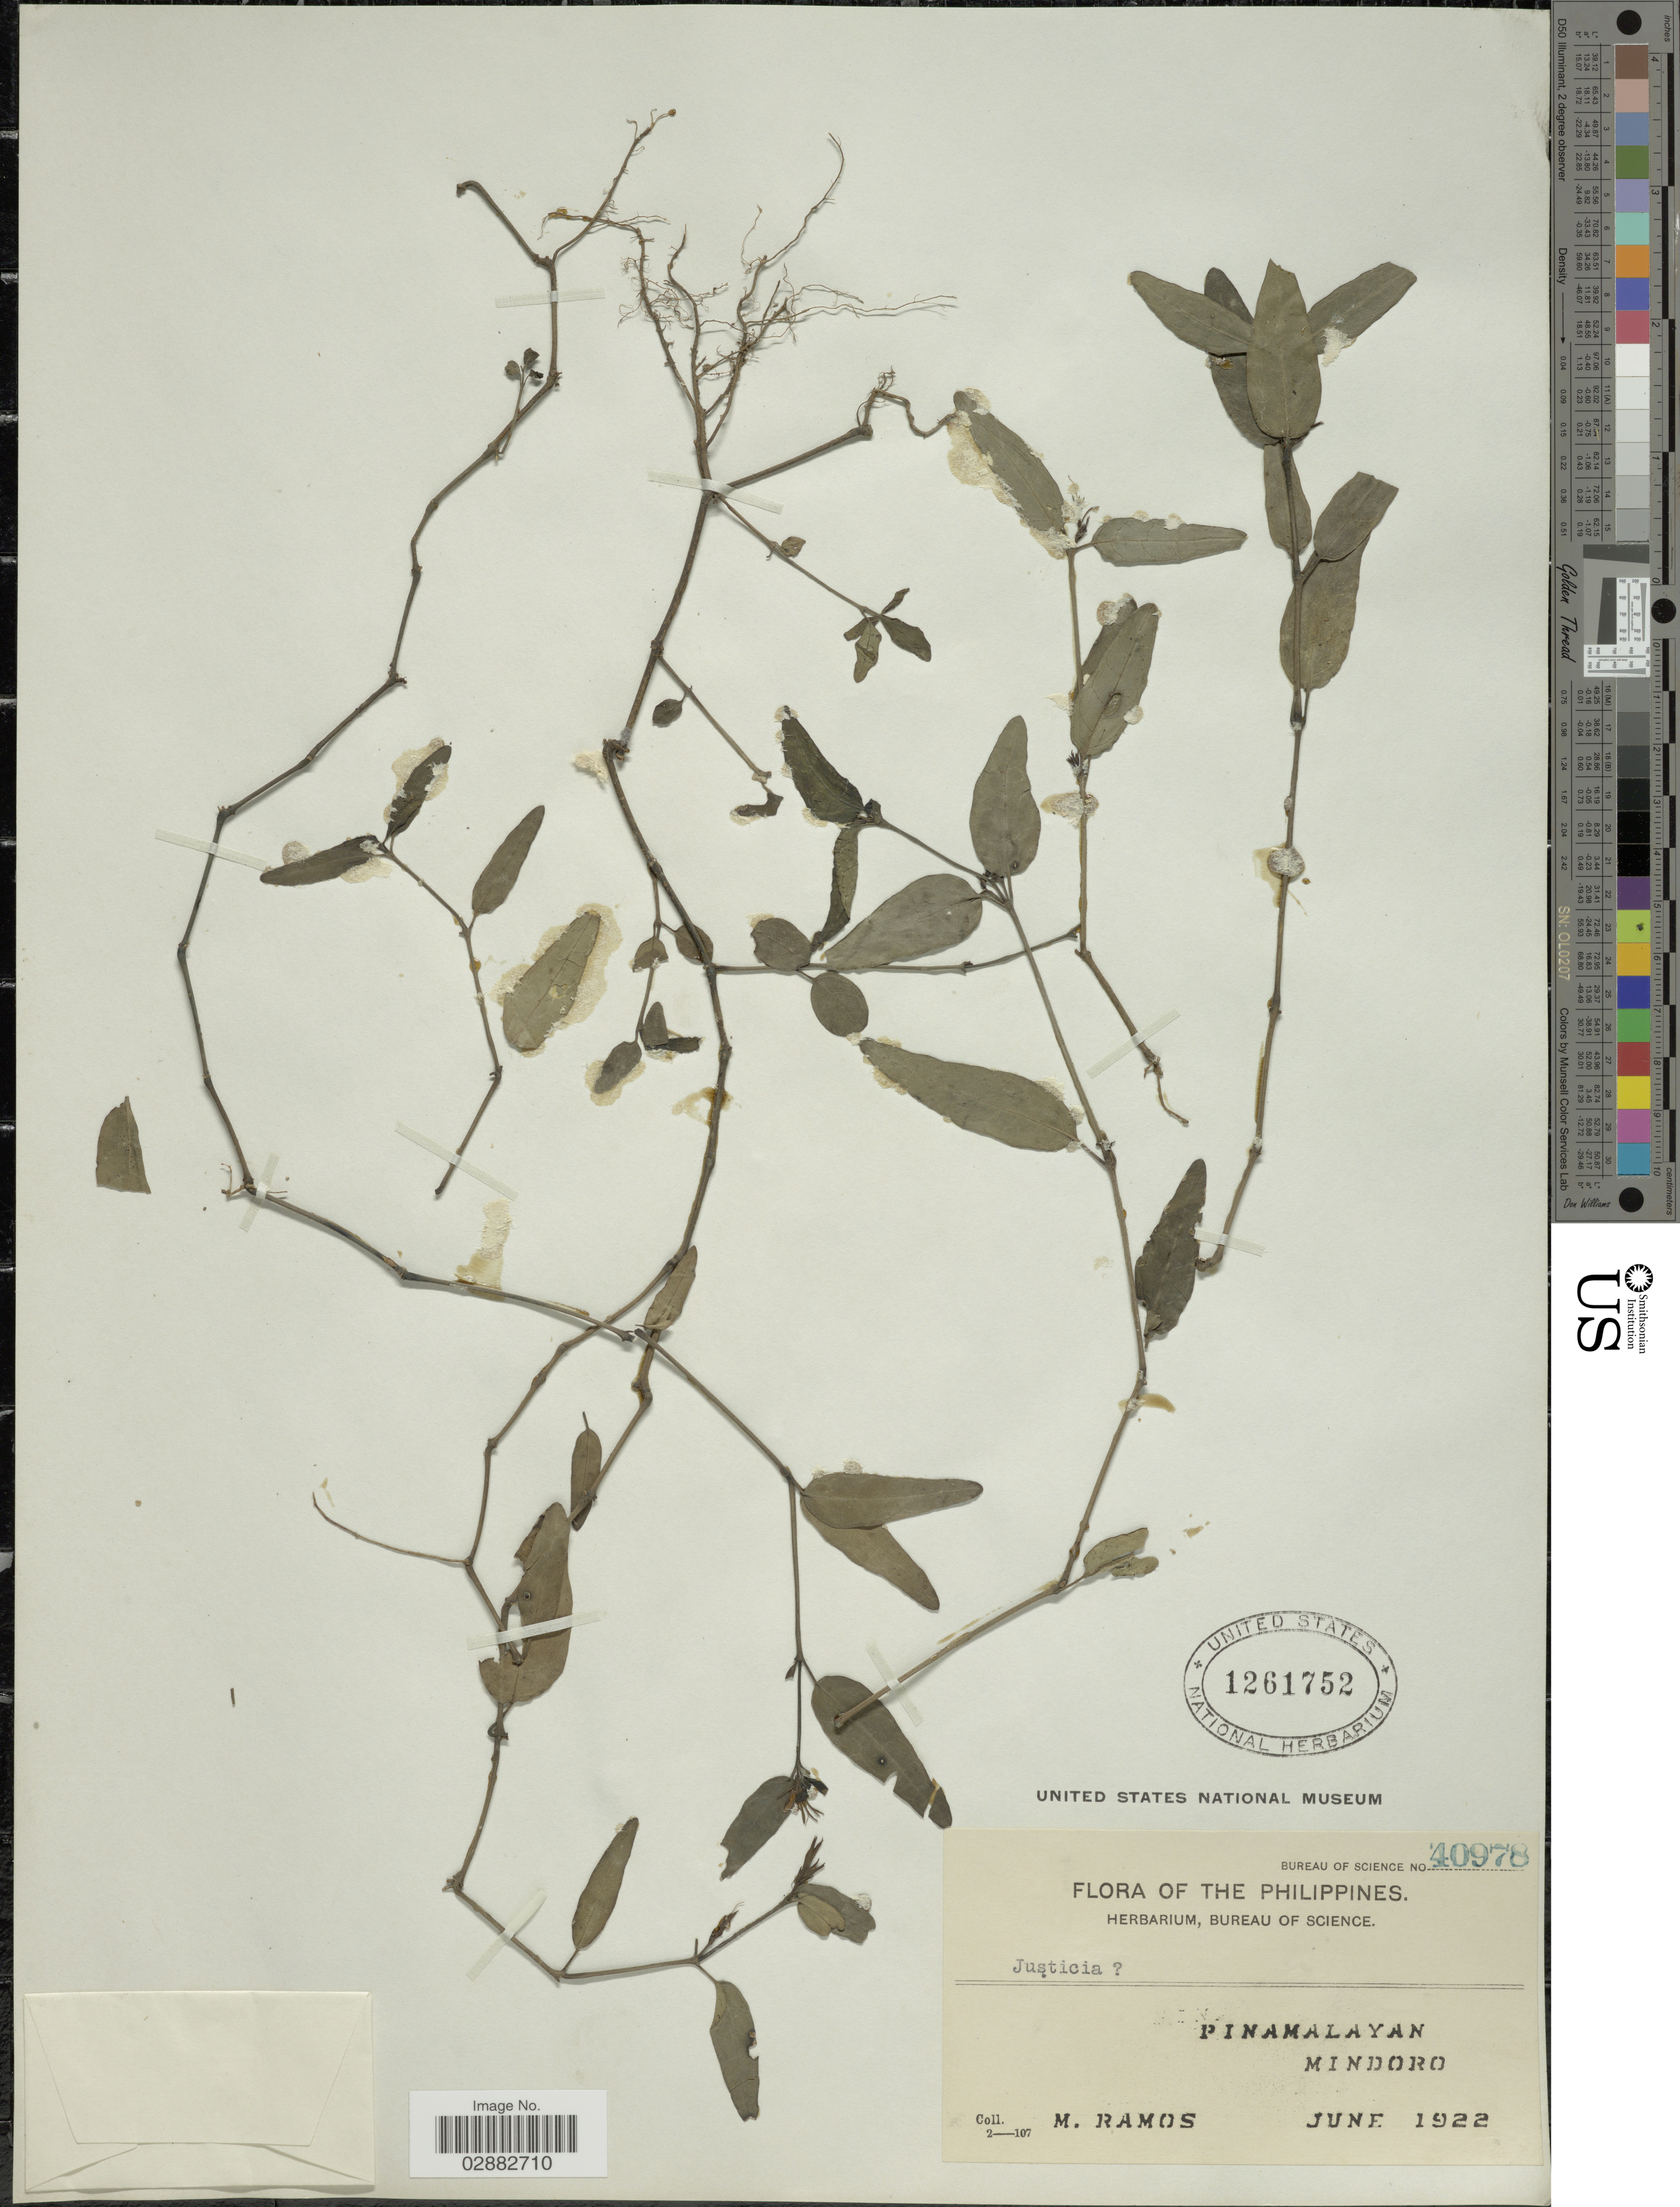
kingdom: Plantae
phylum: Tracheophyta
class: Magnoliopsida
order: Lamiales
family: Acanthaceae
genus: Justicia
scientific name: Justicia sp.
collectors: M. Ramos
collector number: Bureau of Science 40978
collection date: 1922-06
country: Philippines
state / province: Mimaropa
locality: Pinamalayan, Mindoro.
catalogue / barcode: US 1261752